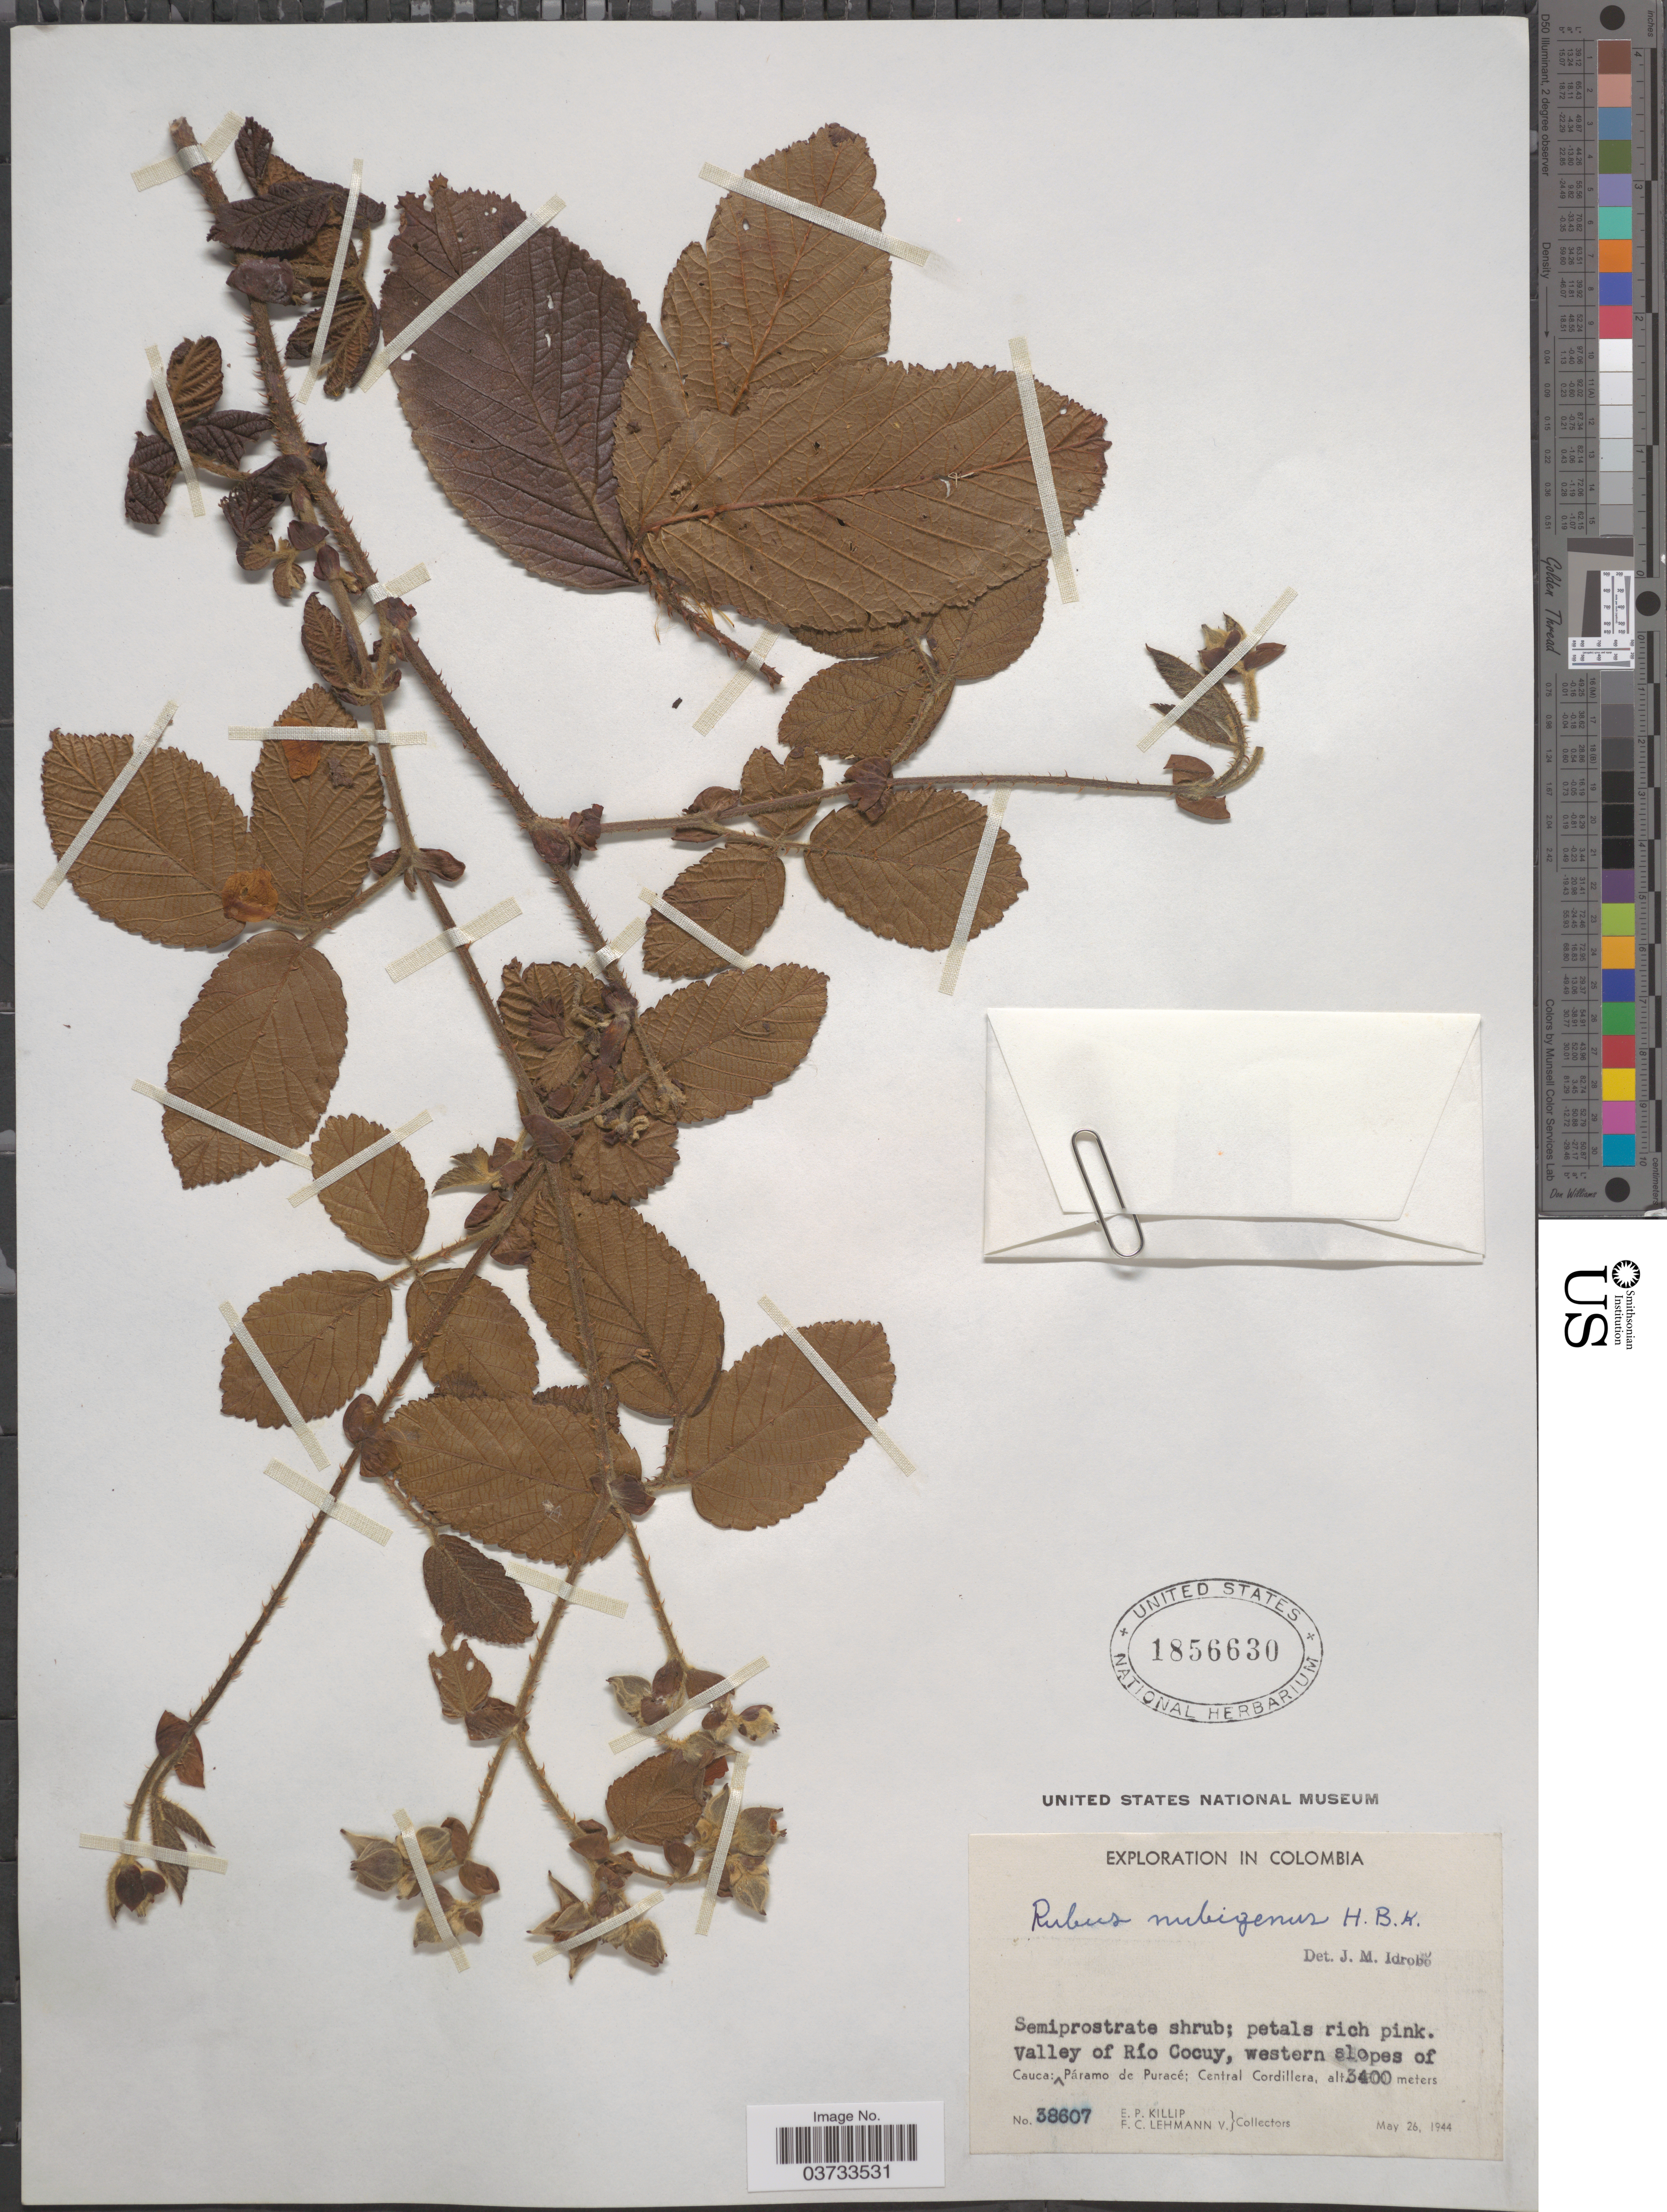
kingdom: Plantae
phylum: Tracheophyta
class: Magnoliopsida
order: Rosales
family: Rosaceae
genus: Rubus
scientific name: Rubus nubigenus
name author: Kunth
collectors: E. P. Killip & F. C. Lehmann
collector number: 38607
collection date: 1944-05-26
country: Colombia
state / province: Cauca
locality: Cauca: valley of Río Cocuy, western slopes of Páramo de Puracé; Central Cordillera.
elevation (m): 3400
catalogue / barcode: US 1856630